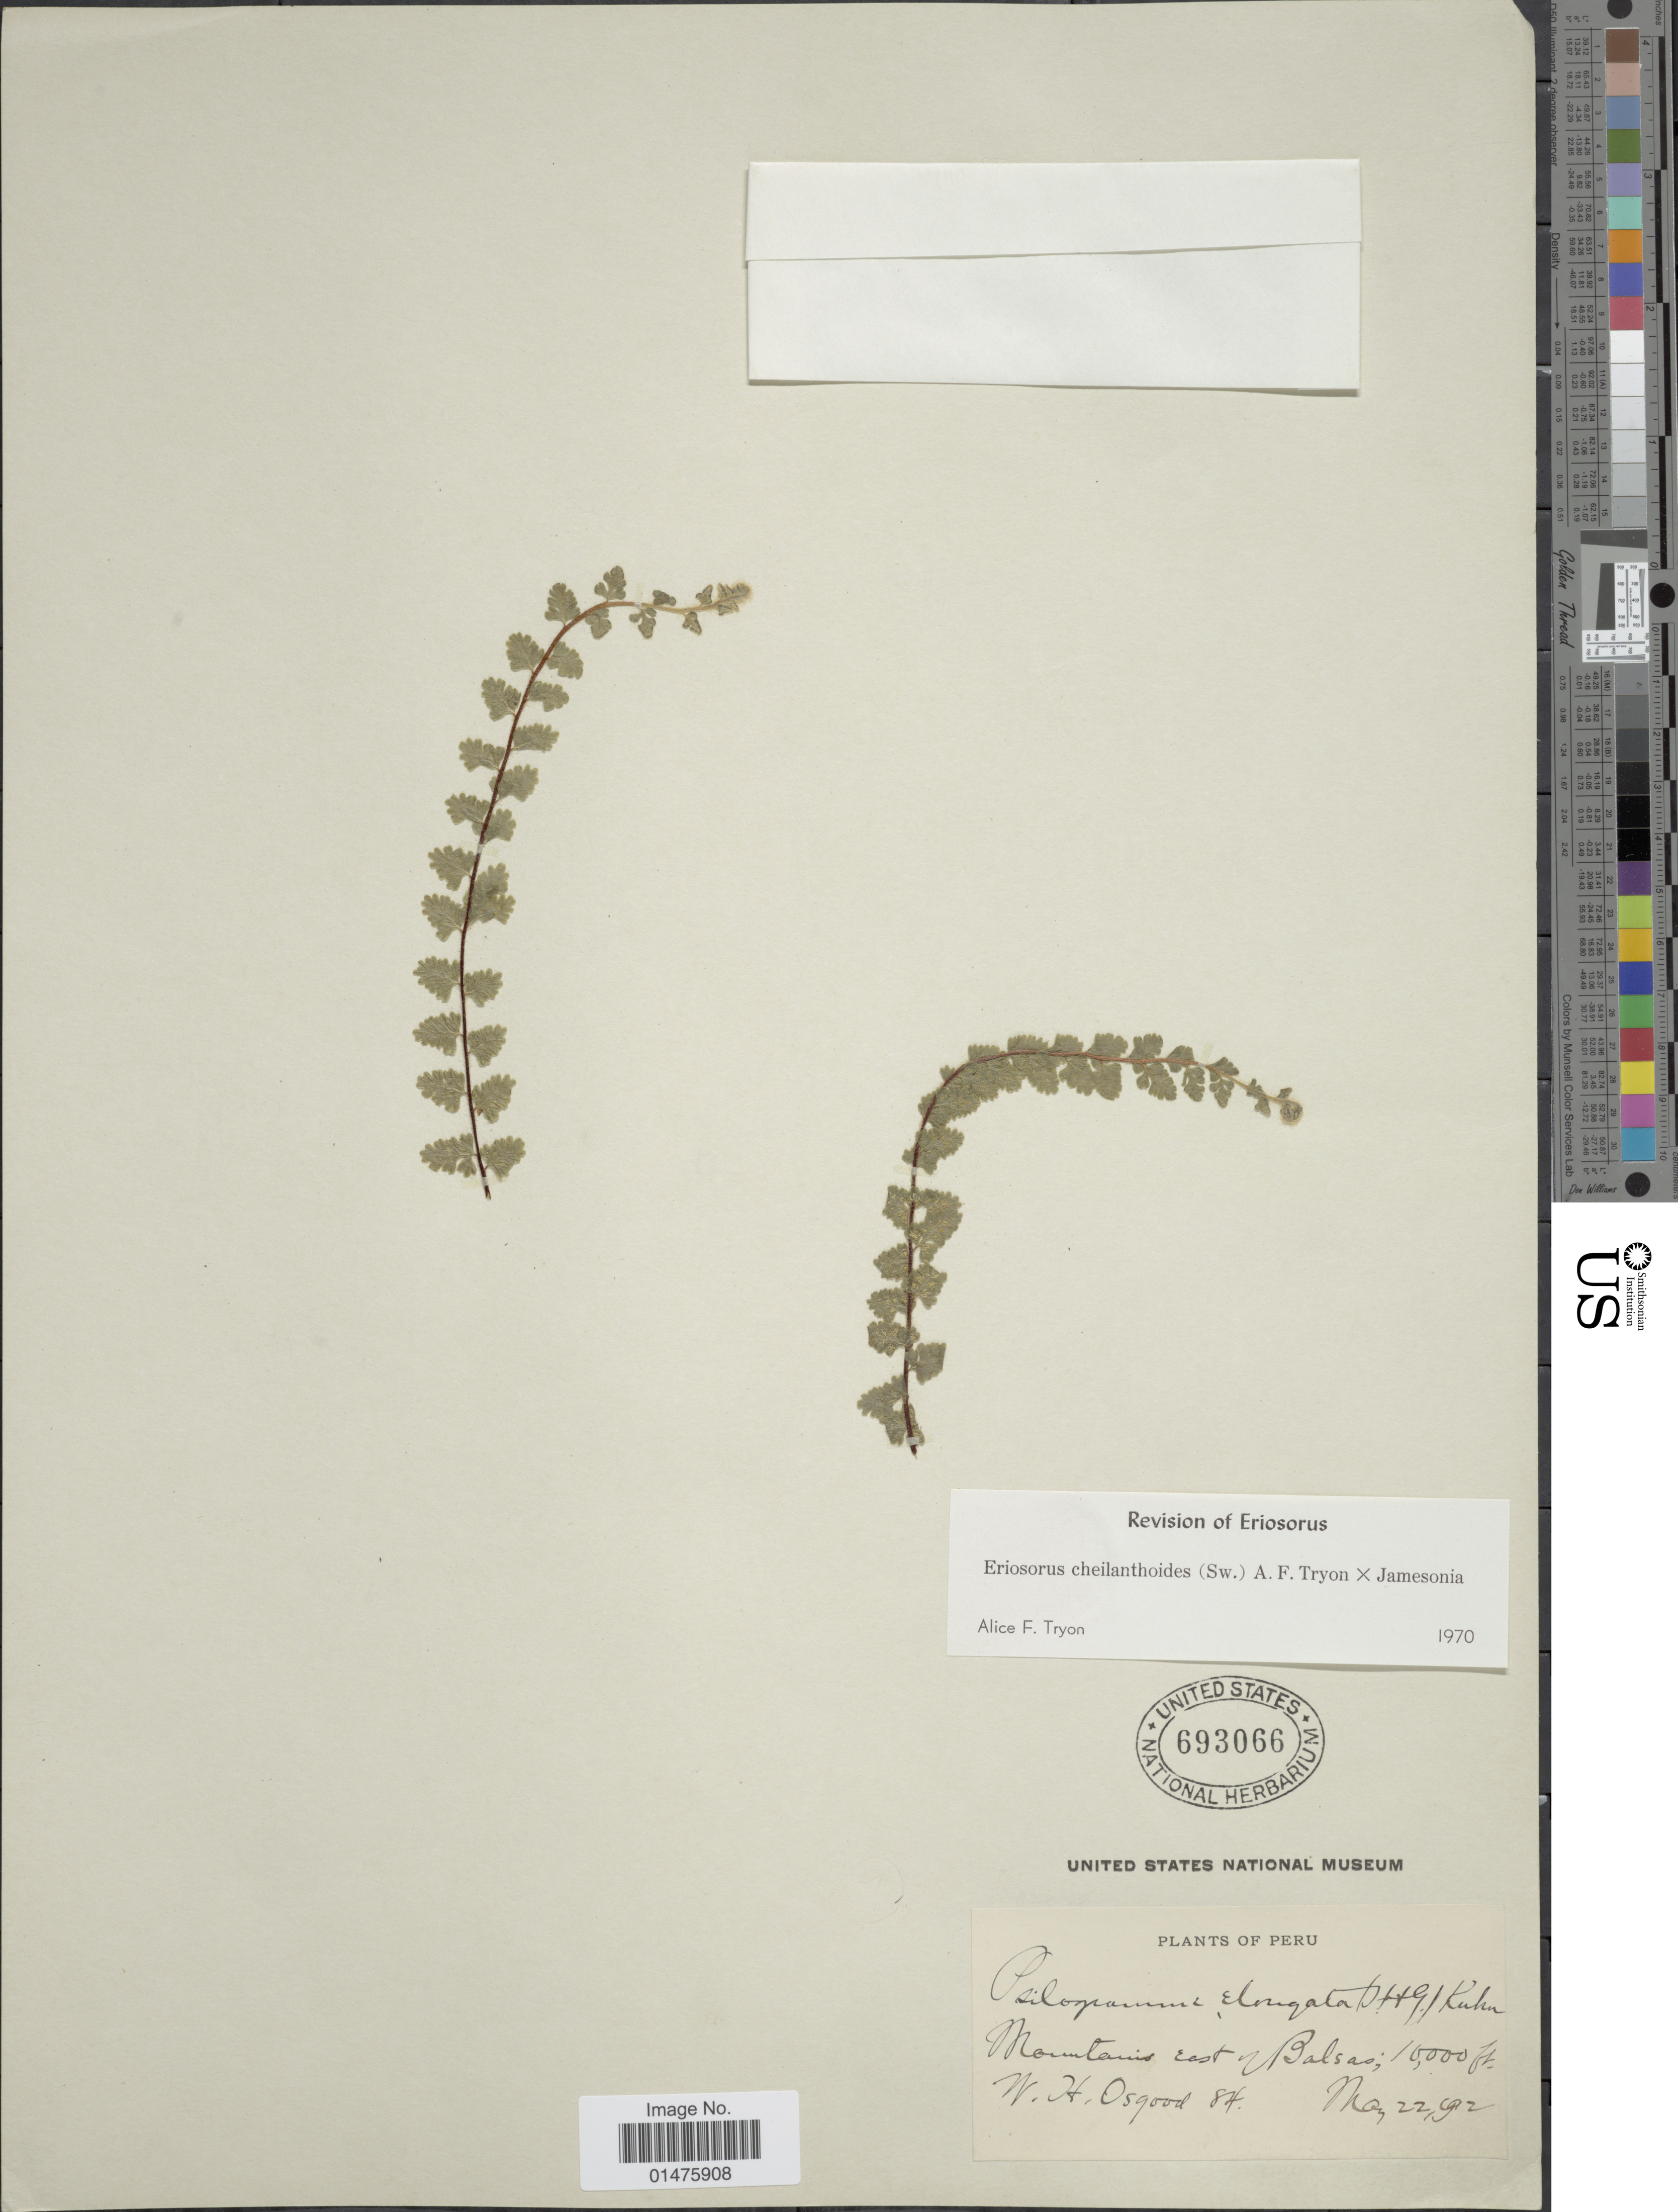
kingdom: Plantae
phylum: Tracheophyta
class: Polypodiopsida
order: Polypodiales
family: Pteridaceae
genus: Jamesonia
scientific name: Jamesonia cheilanthoides x J. jamesonia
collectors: W. Osgood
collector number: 84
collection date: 1912-05-22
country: Peru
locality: Mountains East of Balsas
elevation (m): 3048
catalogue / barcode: US 693066